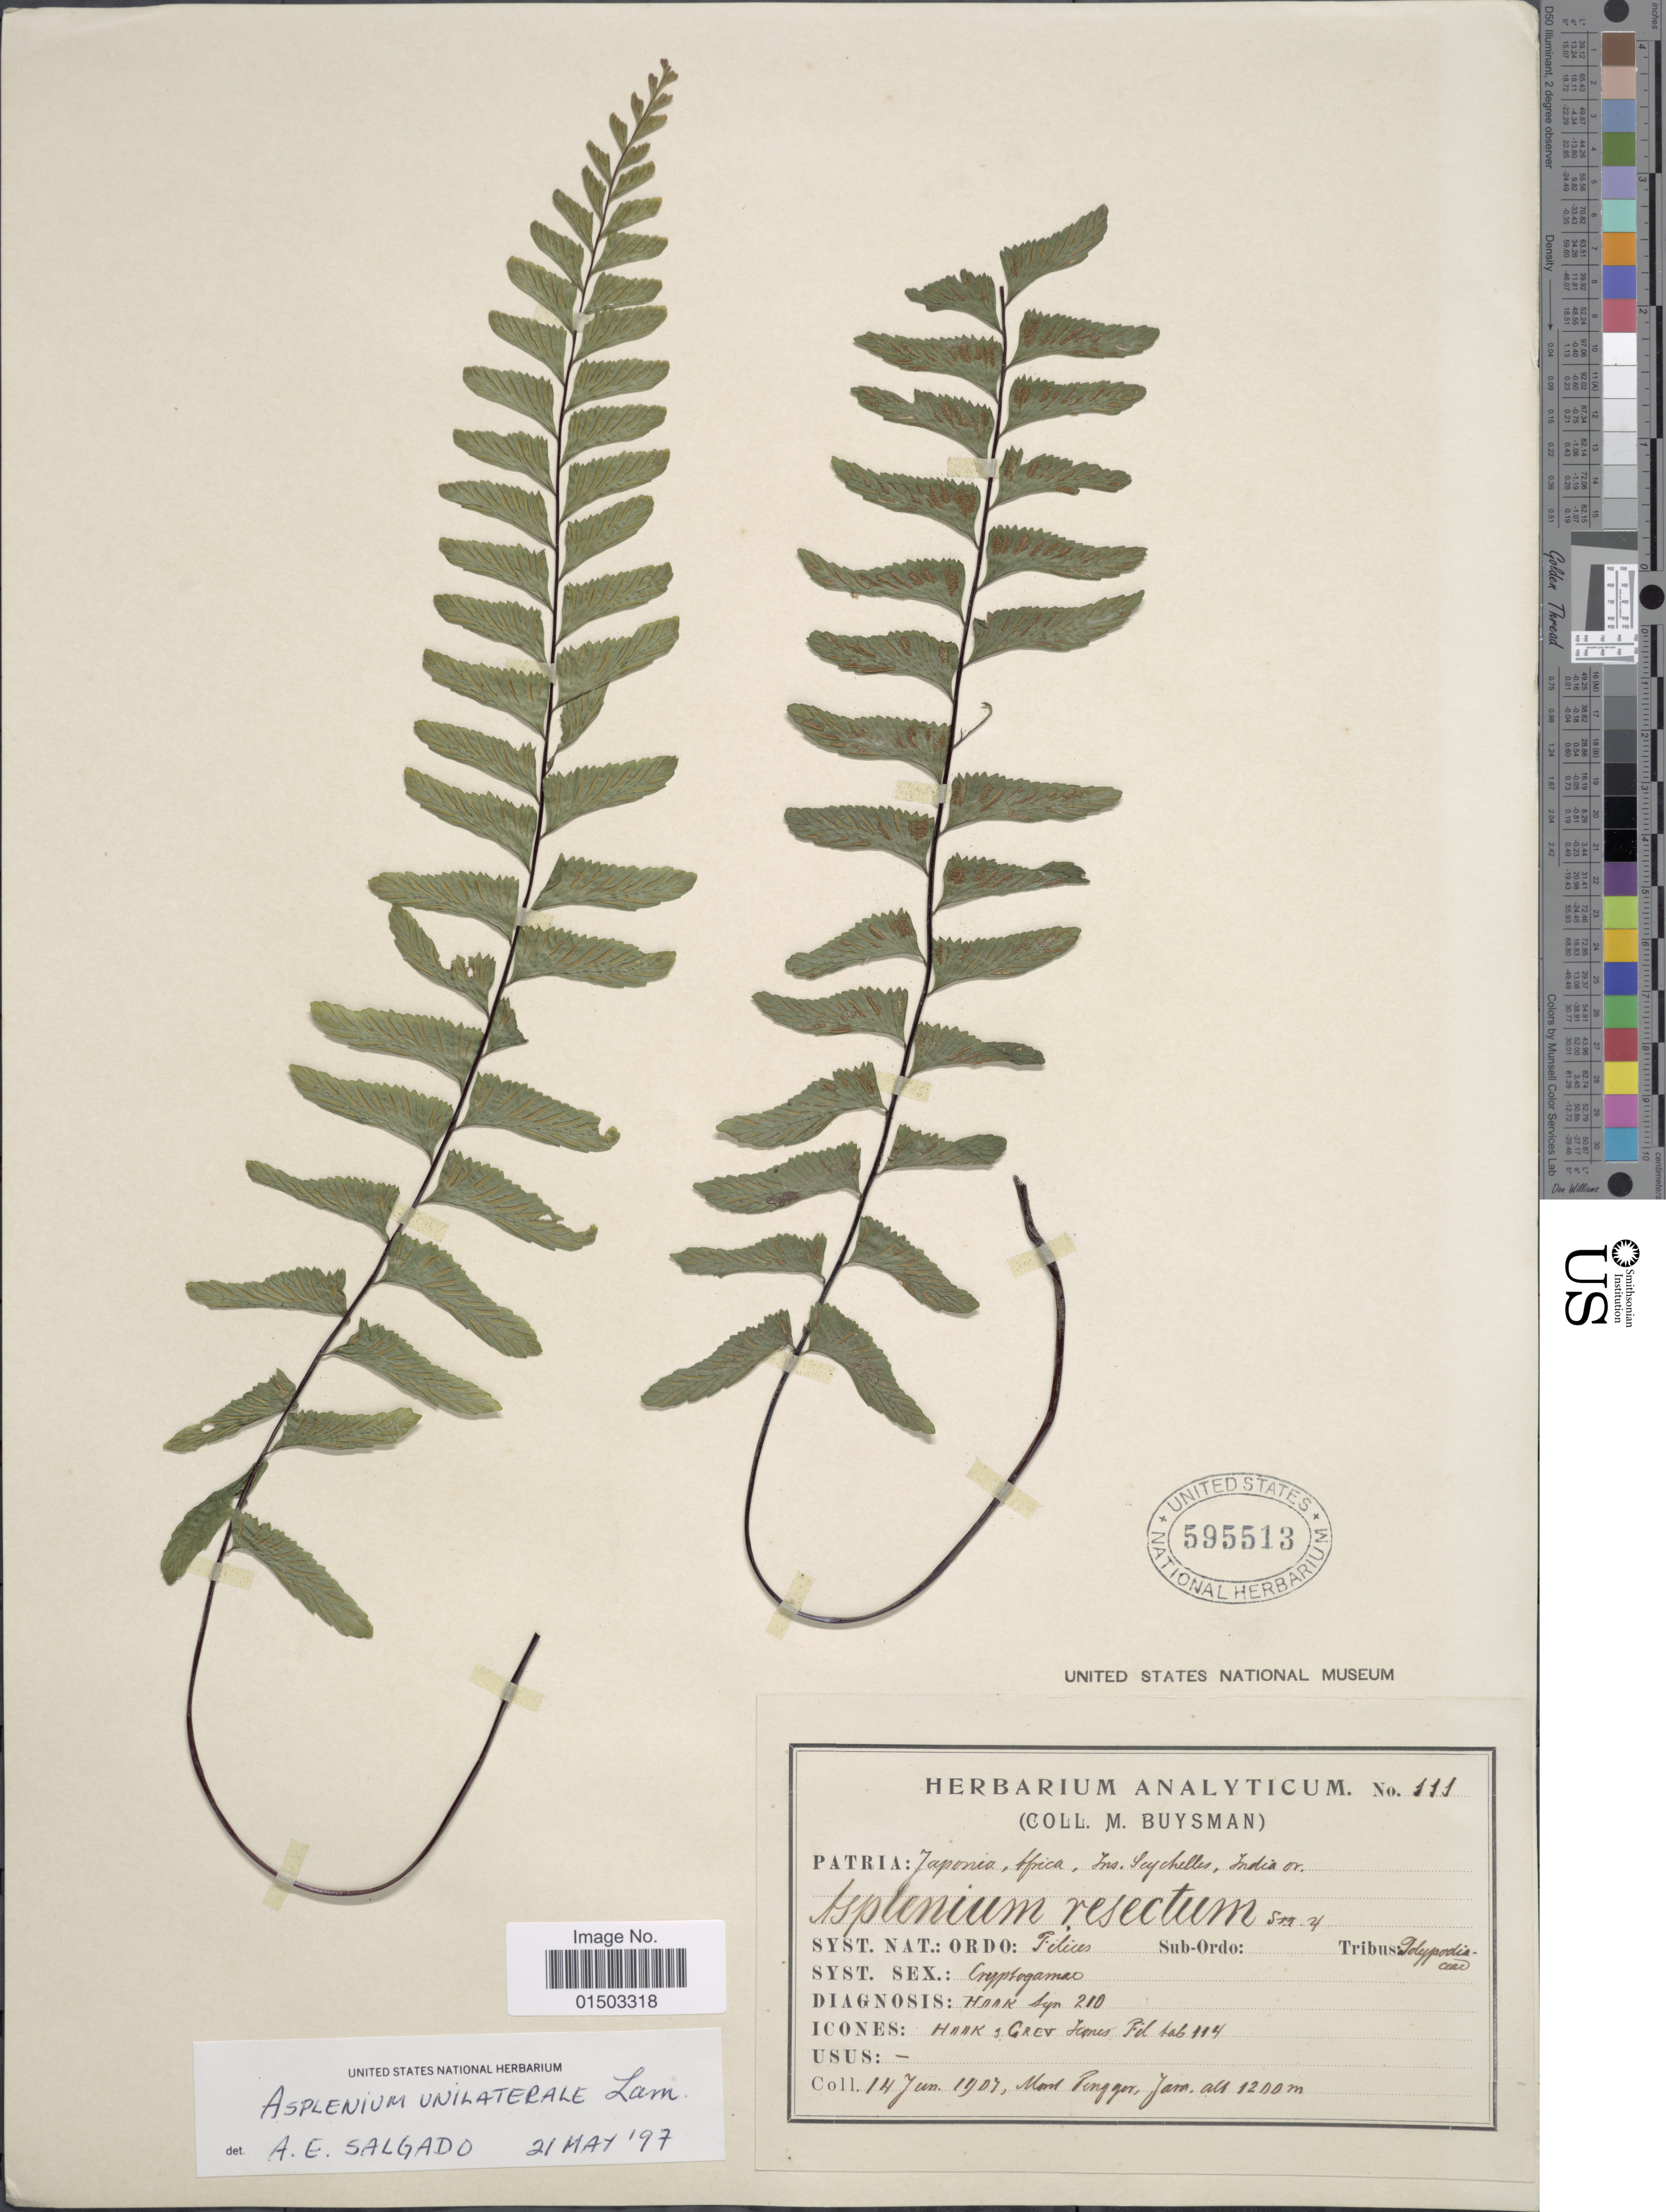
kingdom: Plantae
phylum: Tracheophyta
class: Polypodiopsida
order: Polypodiales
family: Aspleniaceae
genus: Hymenasplenium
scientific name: Hymenasplenium unilaterale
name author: (Lam.) Hayata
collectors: M. Buysman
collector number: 111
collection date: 1907-06-14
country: Indonesia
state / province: Java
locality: Mont Pengger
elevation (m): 1200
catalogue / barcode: US 595513